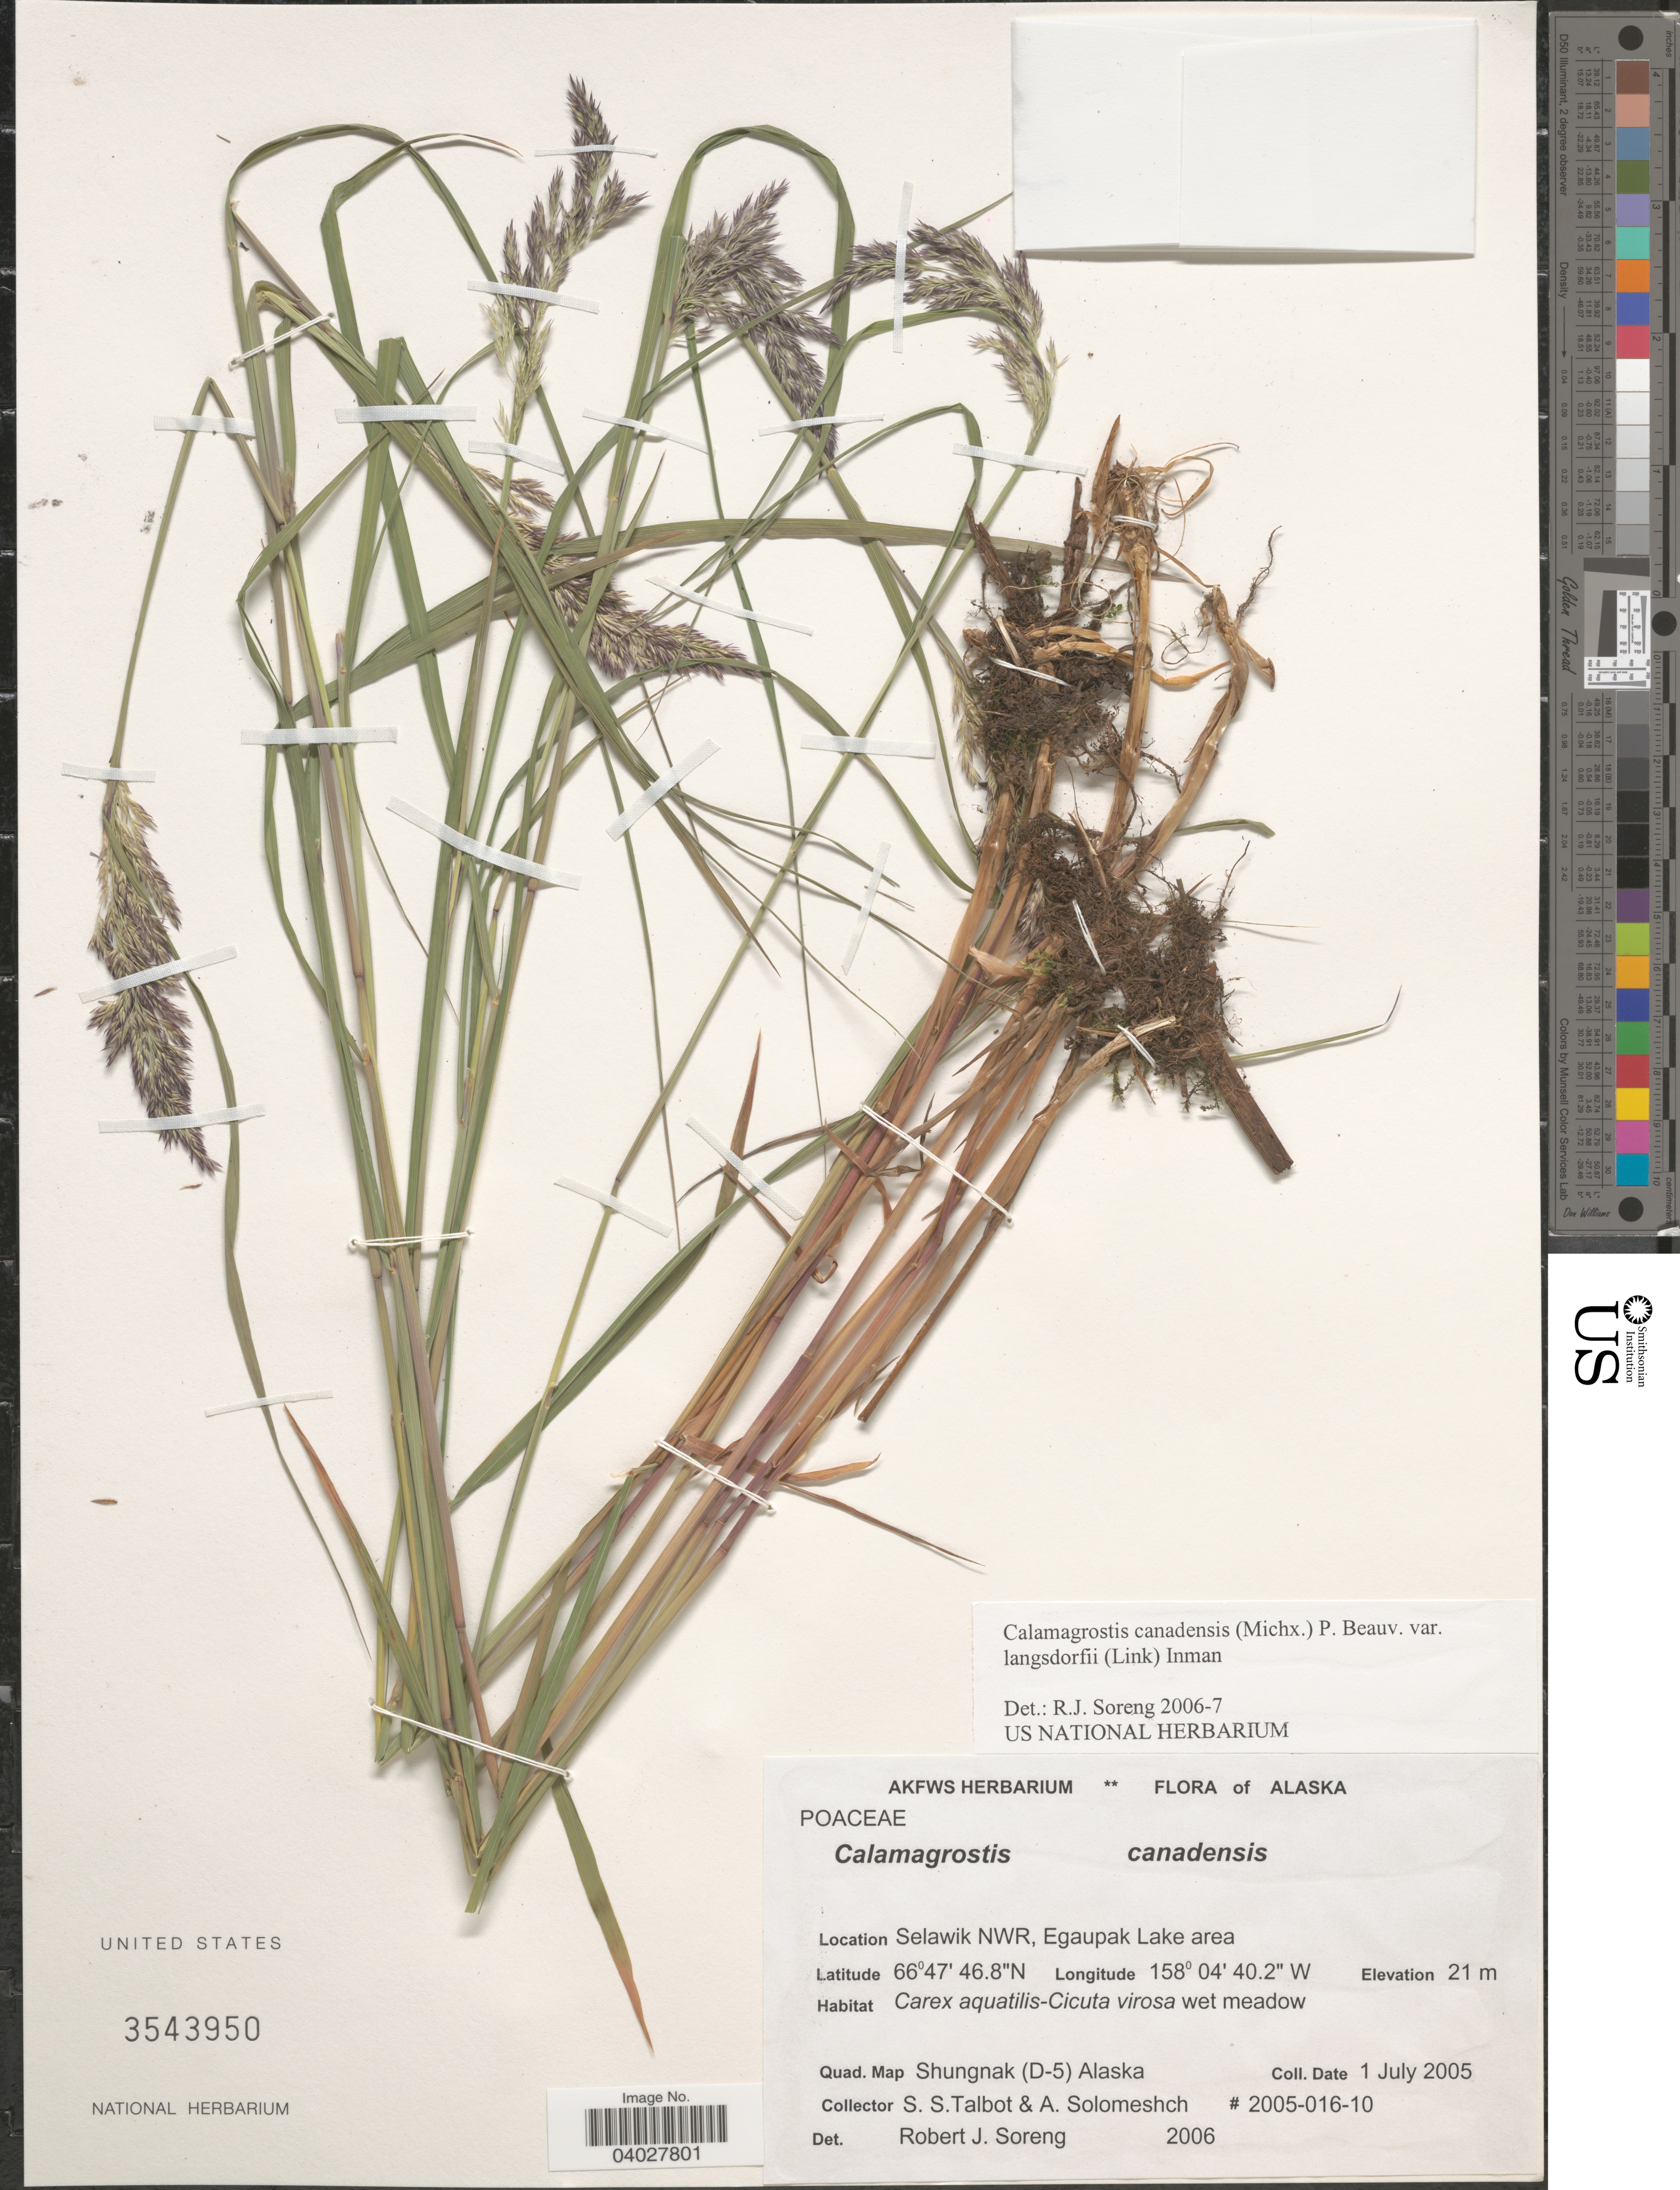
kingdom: Plantae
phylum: Tracheophyta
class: Liliopsida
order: Poales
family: Poaceae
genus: Calamagrostis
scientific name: Calamagrostis canadensis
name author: (Michx.) P. Beauv.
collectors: S. S. Talbot & A. Solomeshch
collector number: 2005-016-10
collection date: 2005-07-01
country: United States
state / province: Alaska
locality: Selawik NWR, Egaupak Lake area. Quad. Map Shungnak (D-5) Alaska.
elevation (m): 21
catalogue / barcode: US 3543950